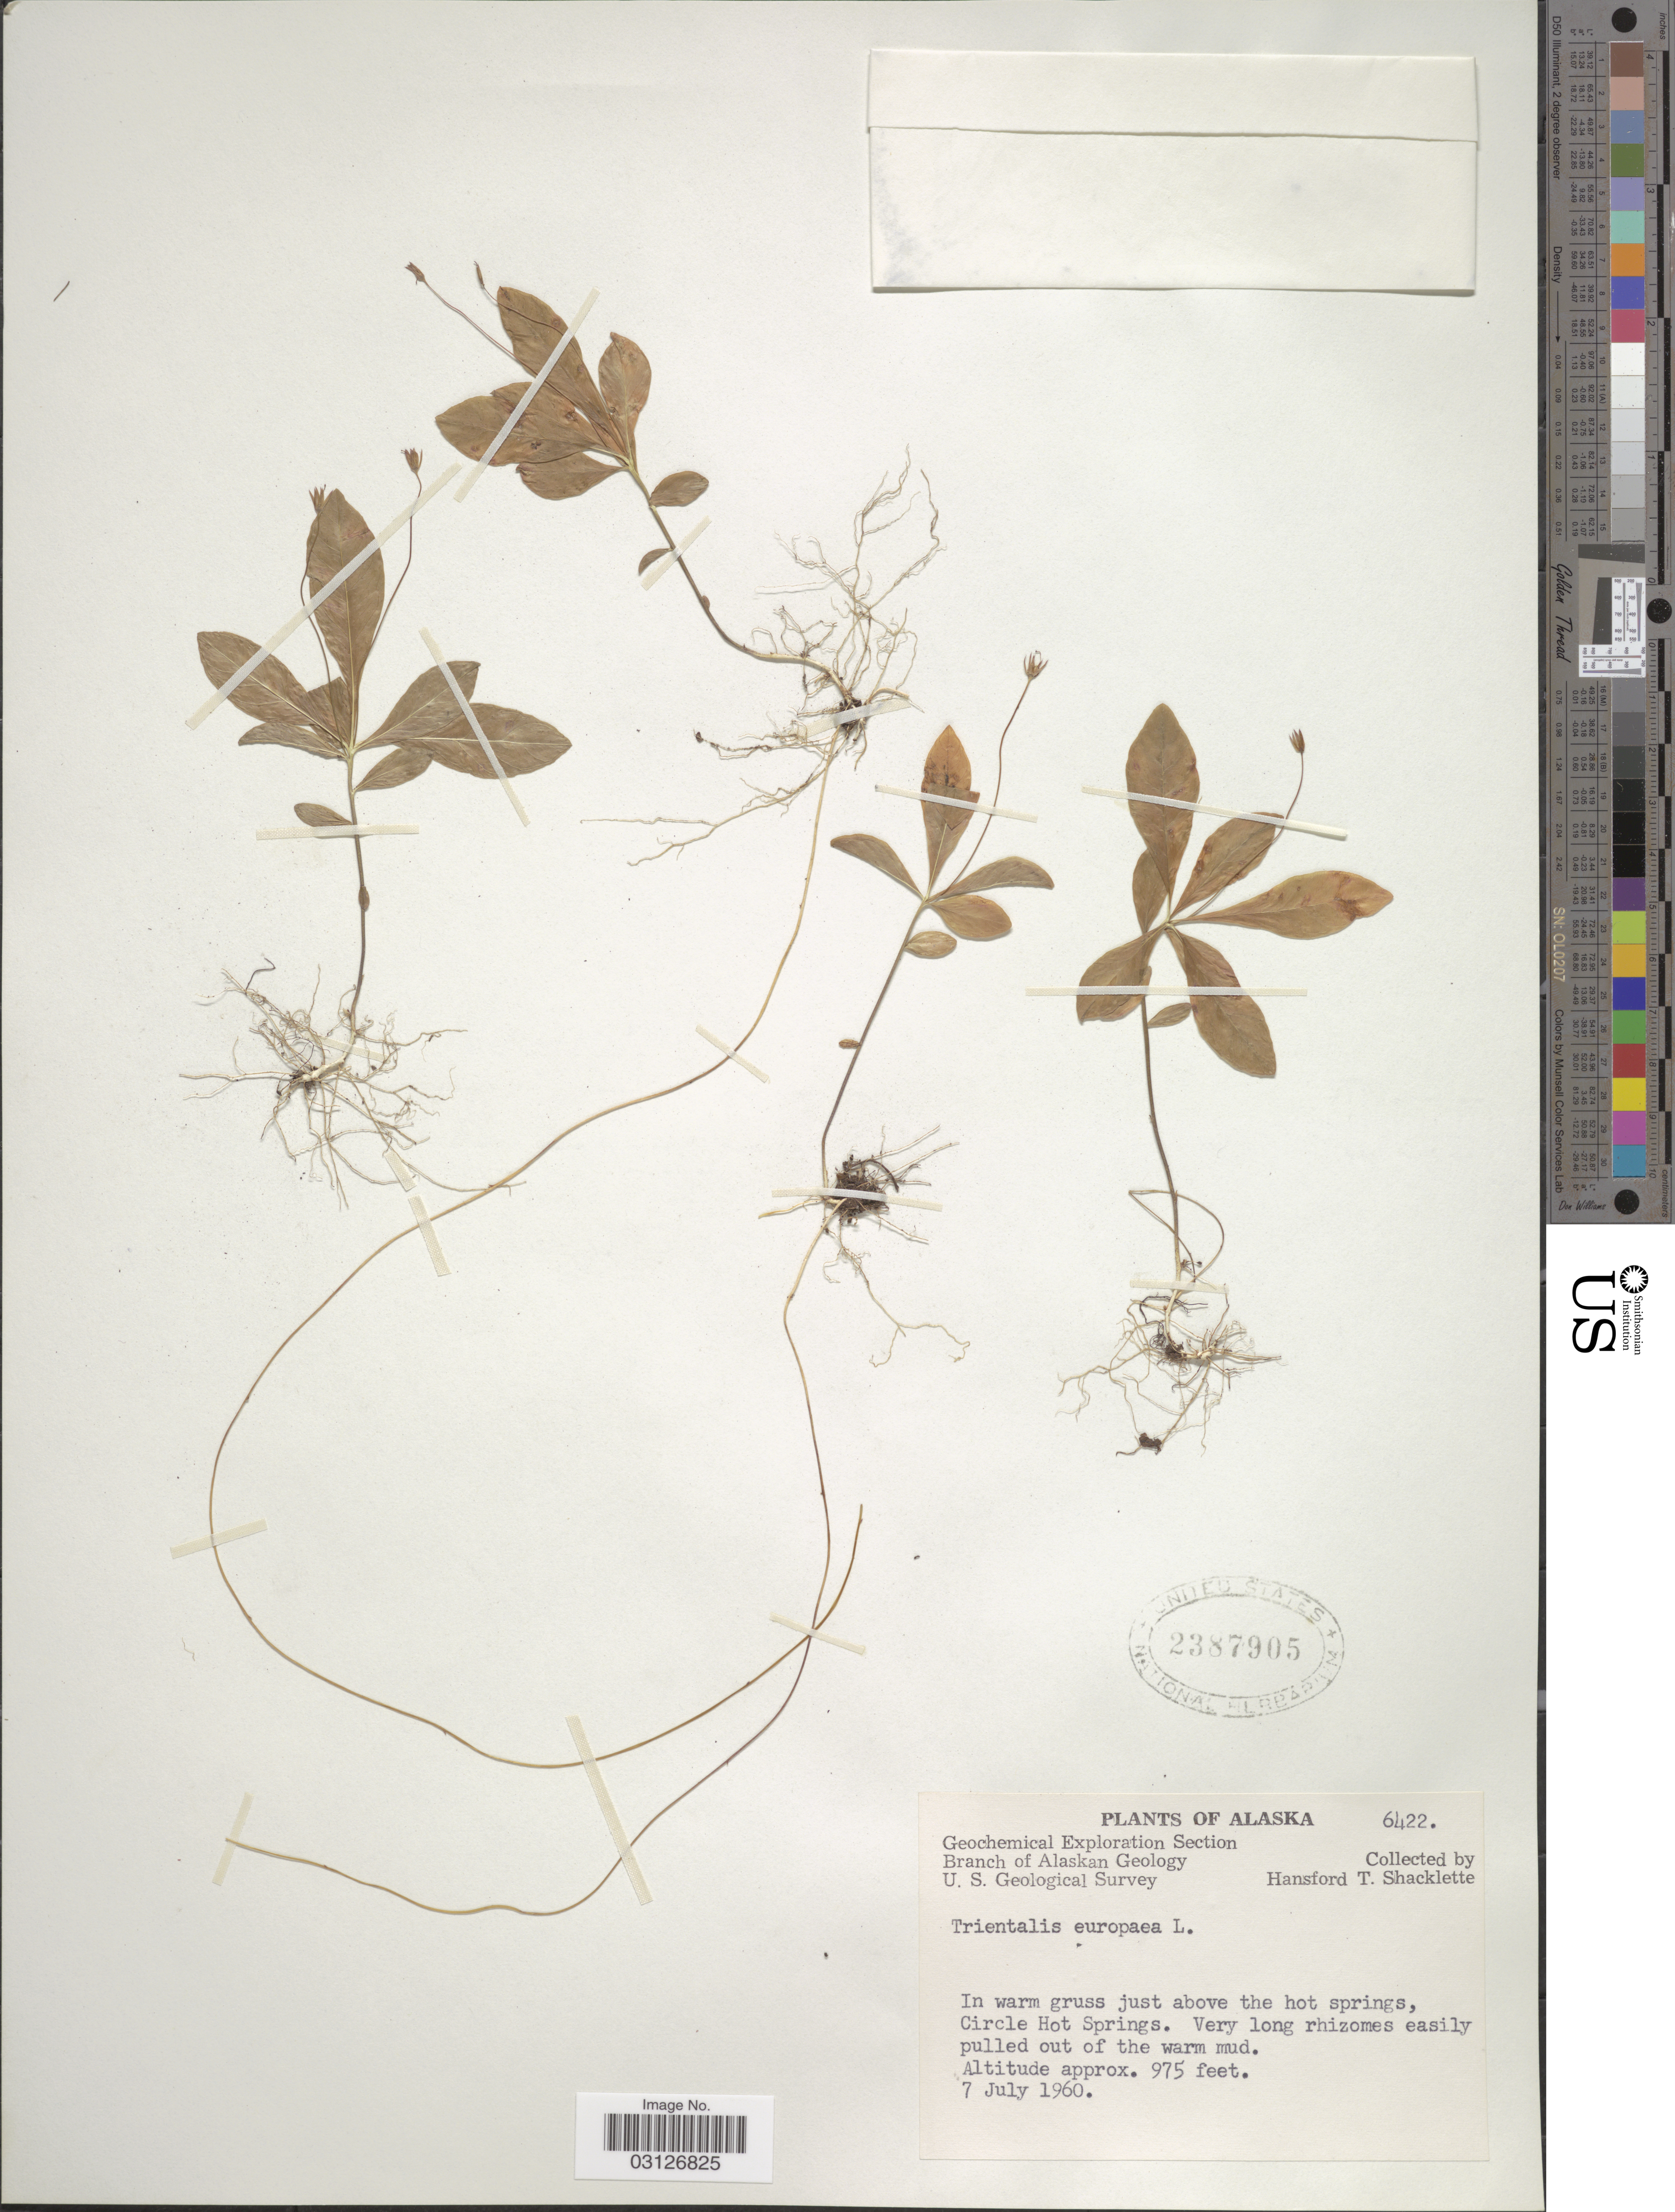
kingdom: Plantae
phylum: Tracheophyta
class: Magnoliopsida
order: Ericales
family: Primulaceae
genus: Trientalis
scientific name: Trientalis europaea subsp. arctica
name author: (Fisch. ex Hook.) Hultén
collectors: H. Shacklette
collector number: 6422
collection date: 1960-07-07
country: United States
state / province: Alaska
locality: In warm gruss just above the hot springs, Circle Hot Springs.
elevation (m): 297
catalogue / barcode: US 2387905